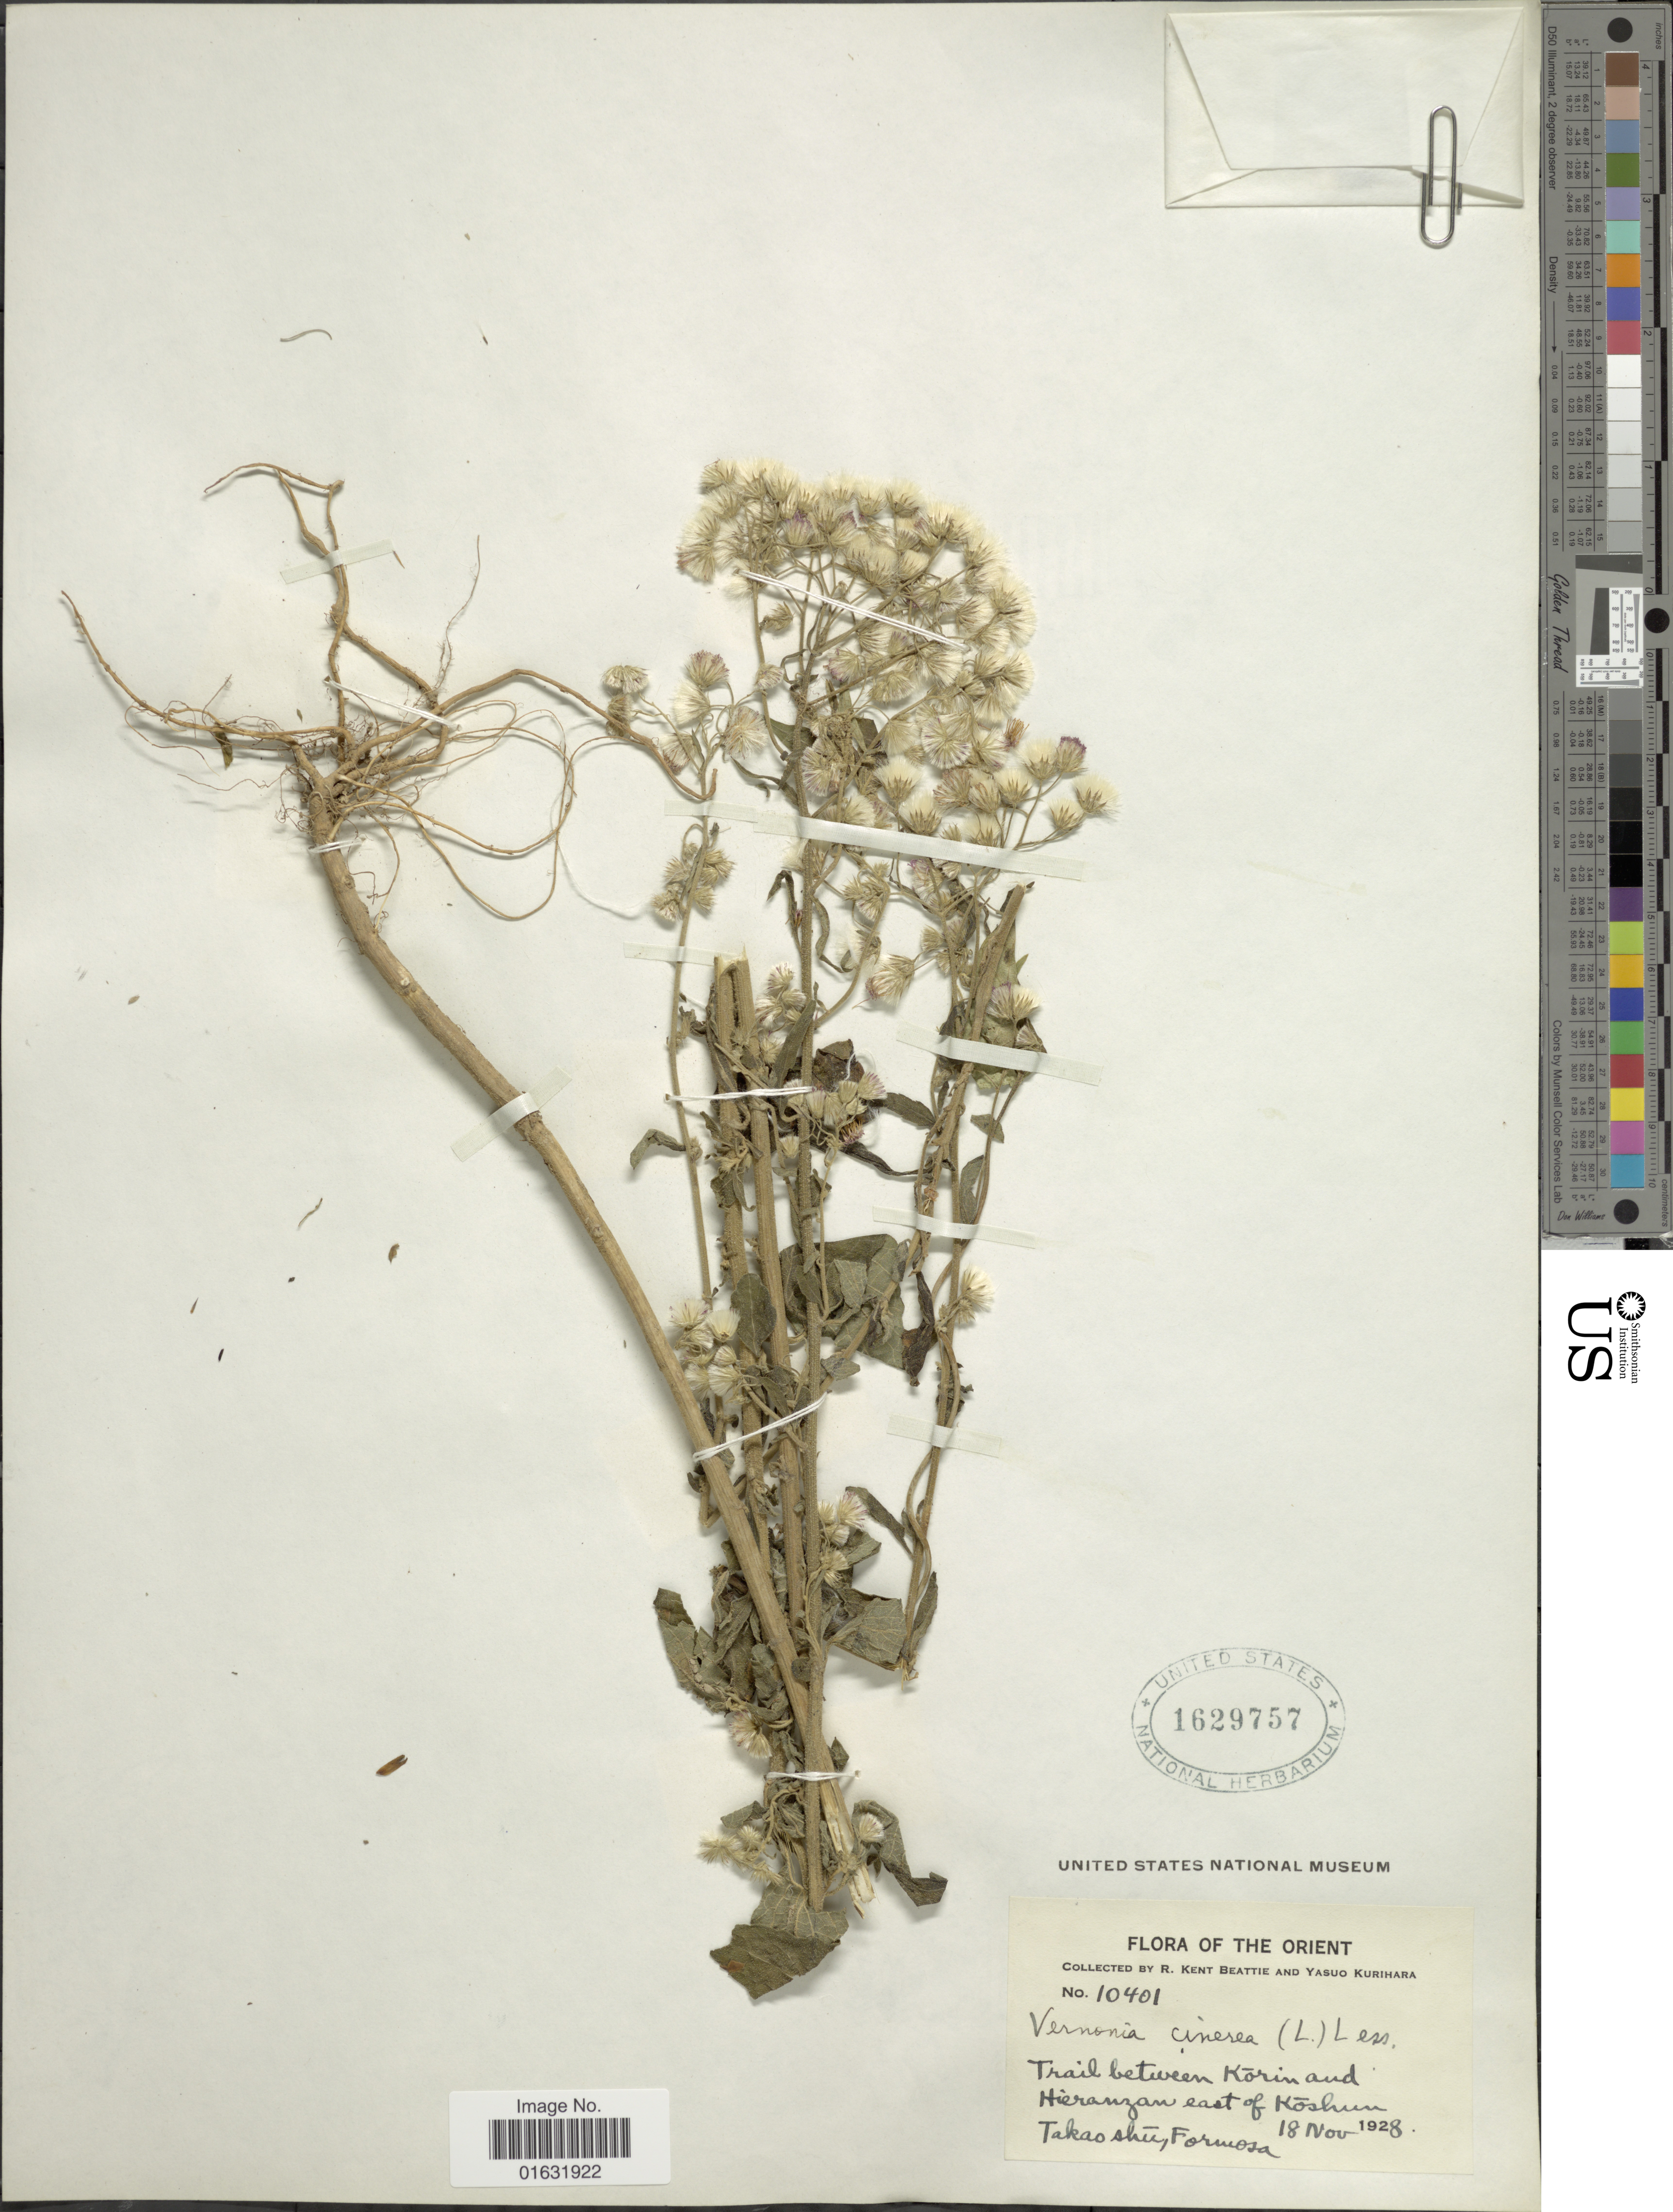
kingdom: Plantae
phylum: Tracheophyta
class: Magnoliopsida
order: Asterales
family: Asteraceae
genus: Cyanthillium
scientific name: Cyanthillium cinereum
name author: (L.) H. Rob.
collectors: R. K. Beattie & Y. Kurihara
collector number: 10401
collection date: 1928-11-18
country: Taiwan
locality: Formosa, Orient, Trail between Korim and Hierangan east of Koshun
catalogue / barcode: US 1629757